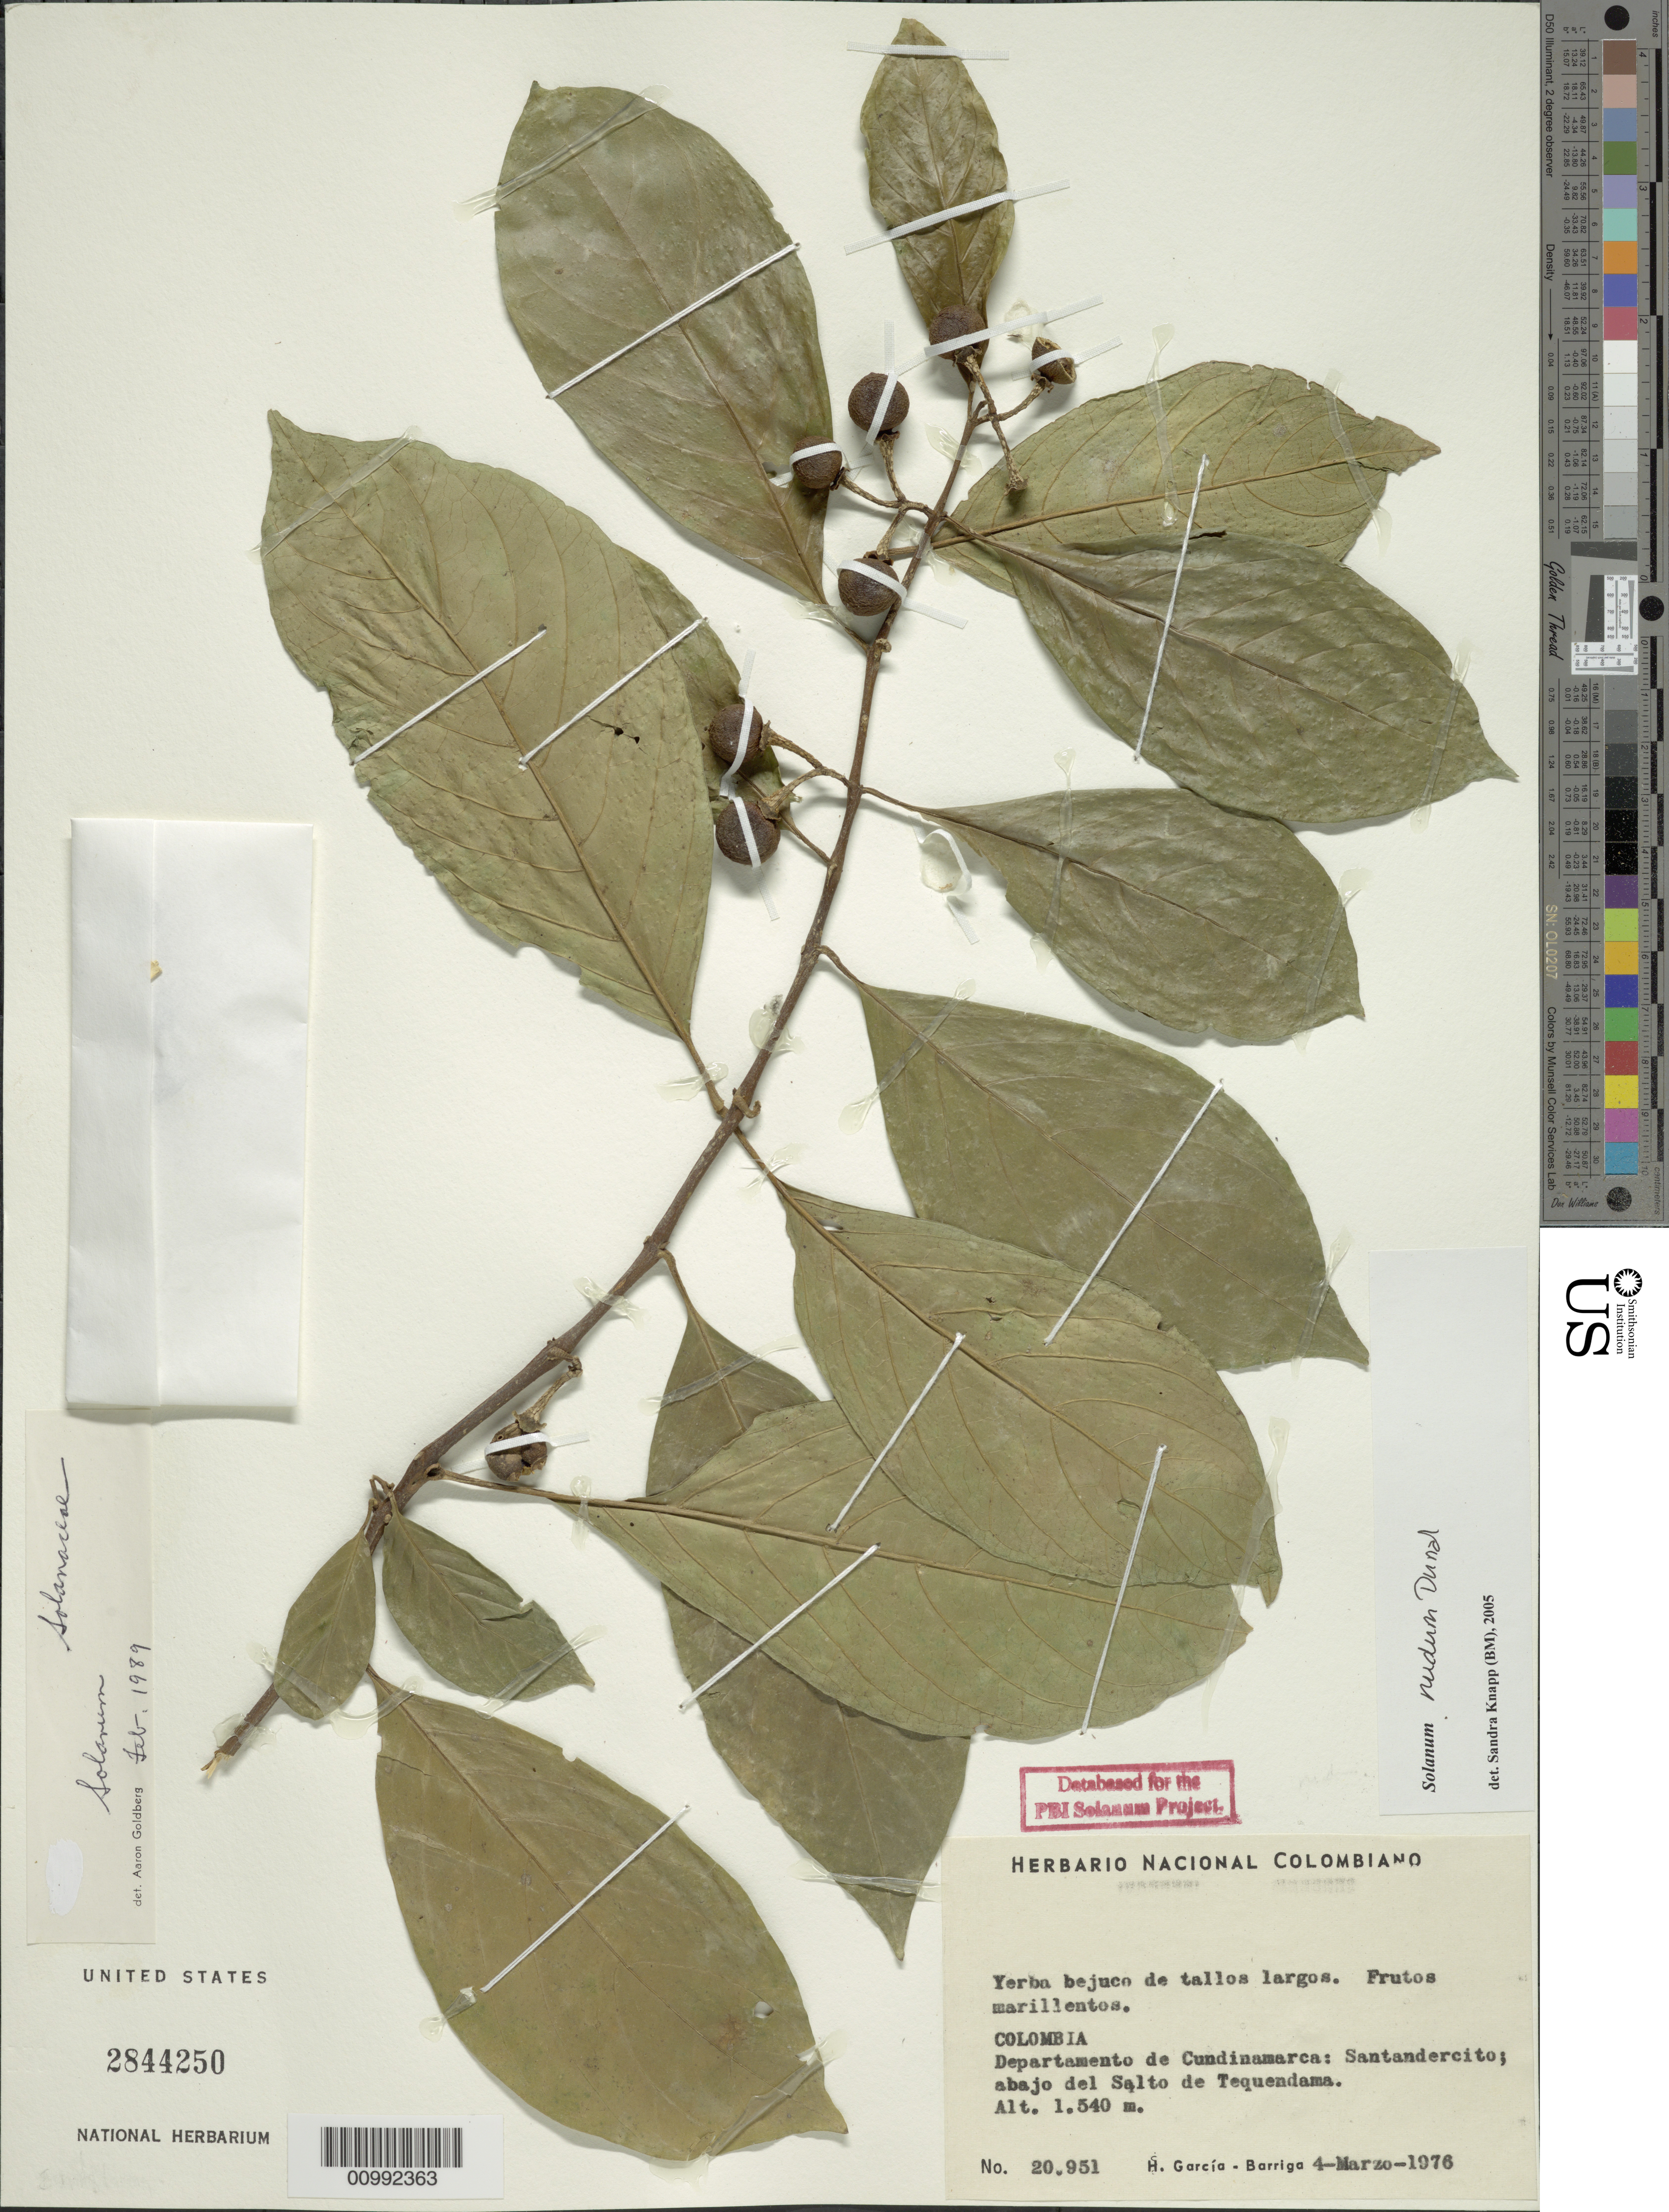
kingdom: Plantae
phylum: Tracheophyta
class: Magnoliopsida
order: Solanales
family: Solanaceae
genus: Solanum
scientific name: Solanum nudum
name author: Dunal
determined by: Knapp, S. D.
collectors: H. García Barriga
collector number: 20951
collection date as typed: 4 Mar 1976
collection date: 1976-03-04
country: Colombia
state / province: Cundinamarca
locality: Santandercito, abajo del Salto de Tequendama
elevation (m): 1540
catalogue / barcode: US 2844250